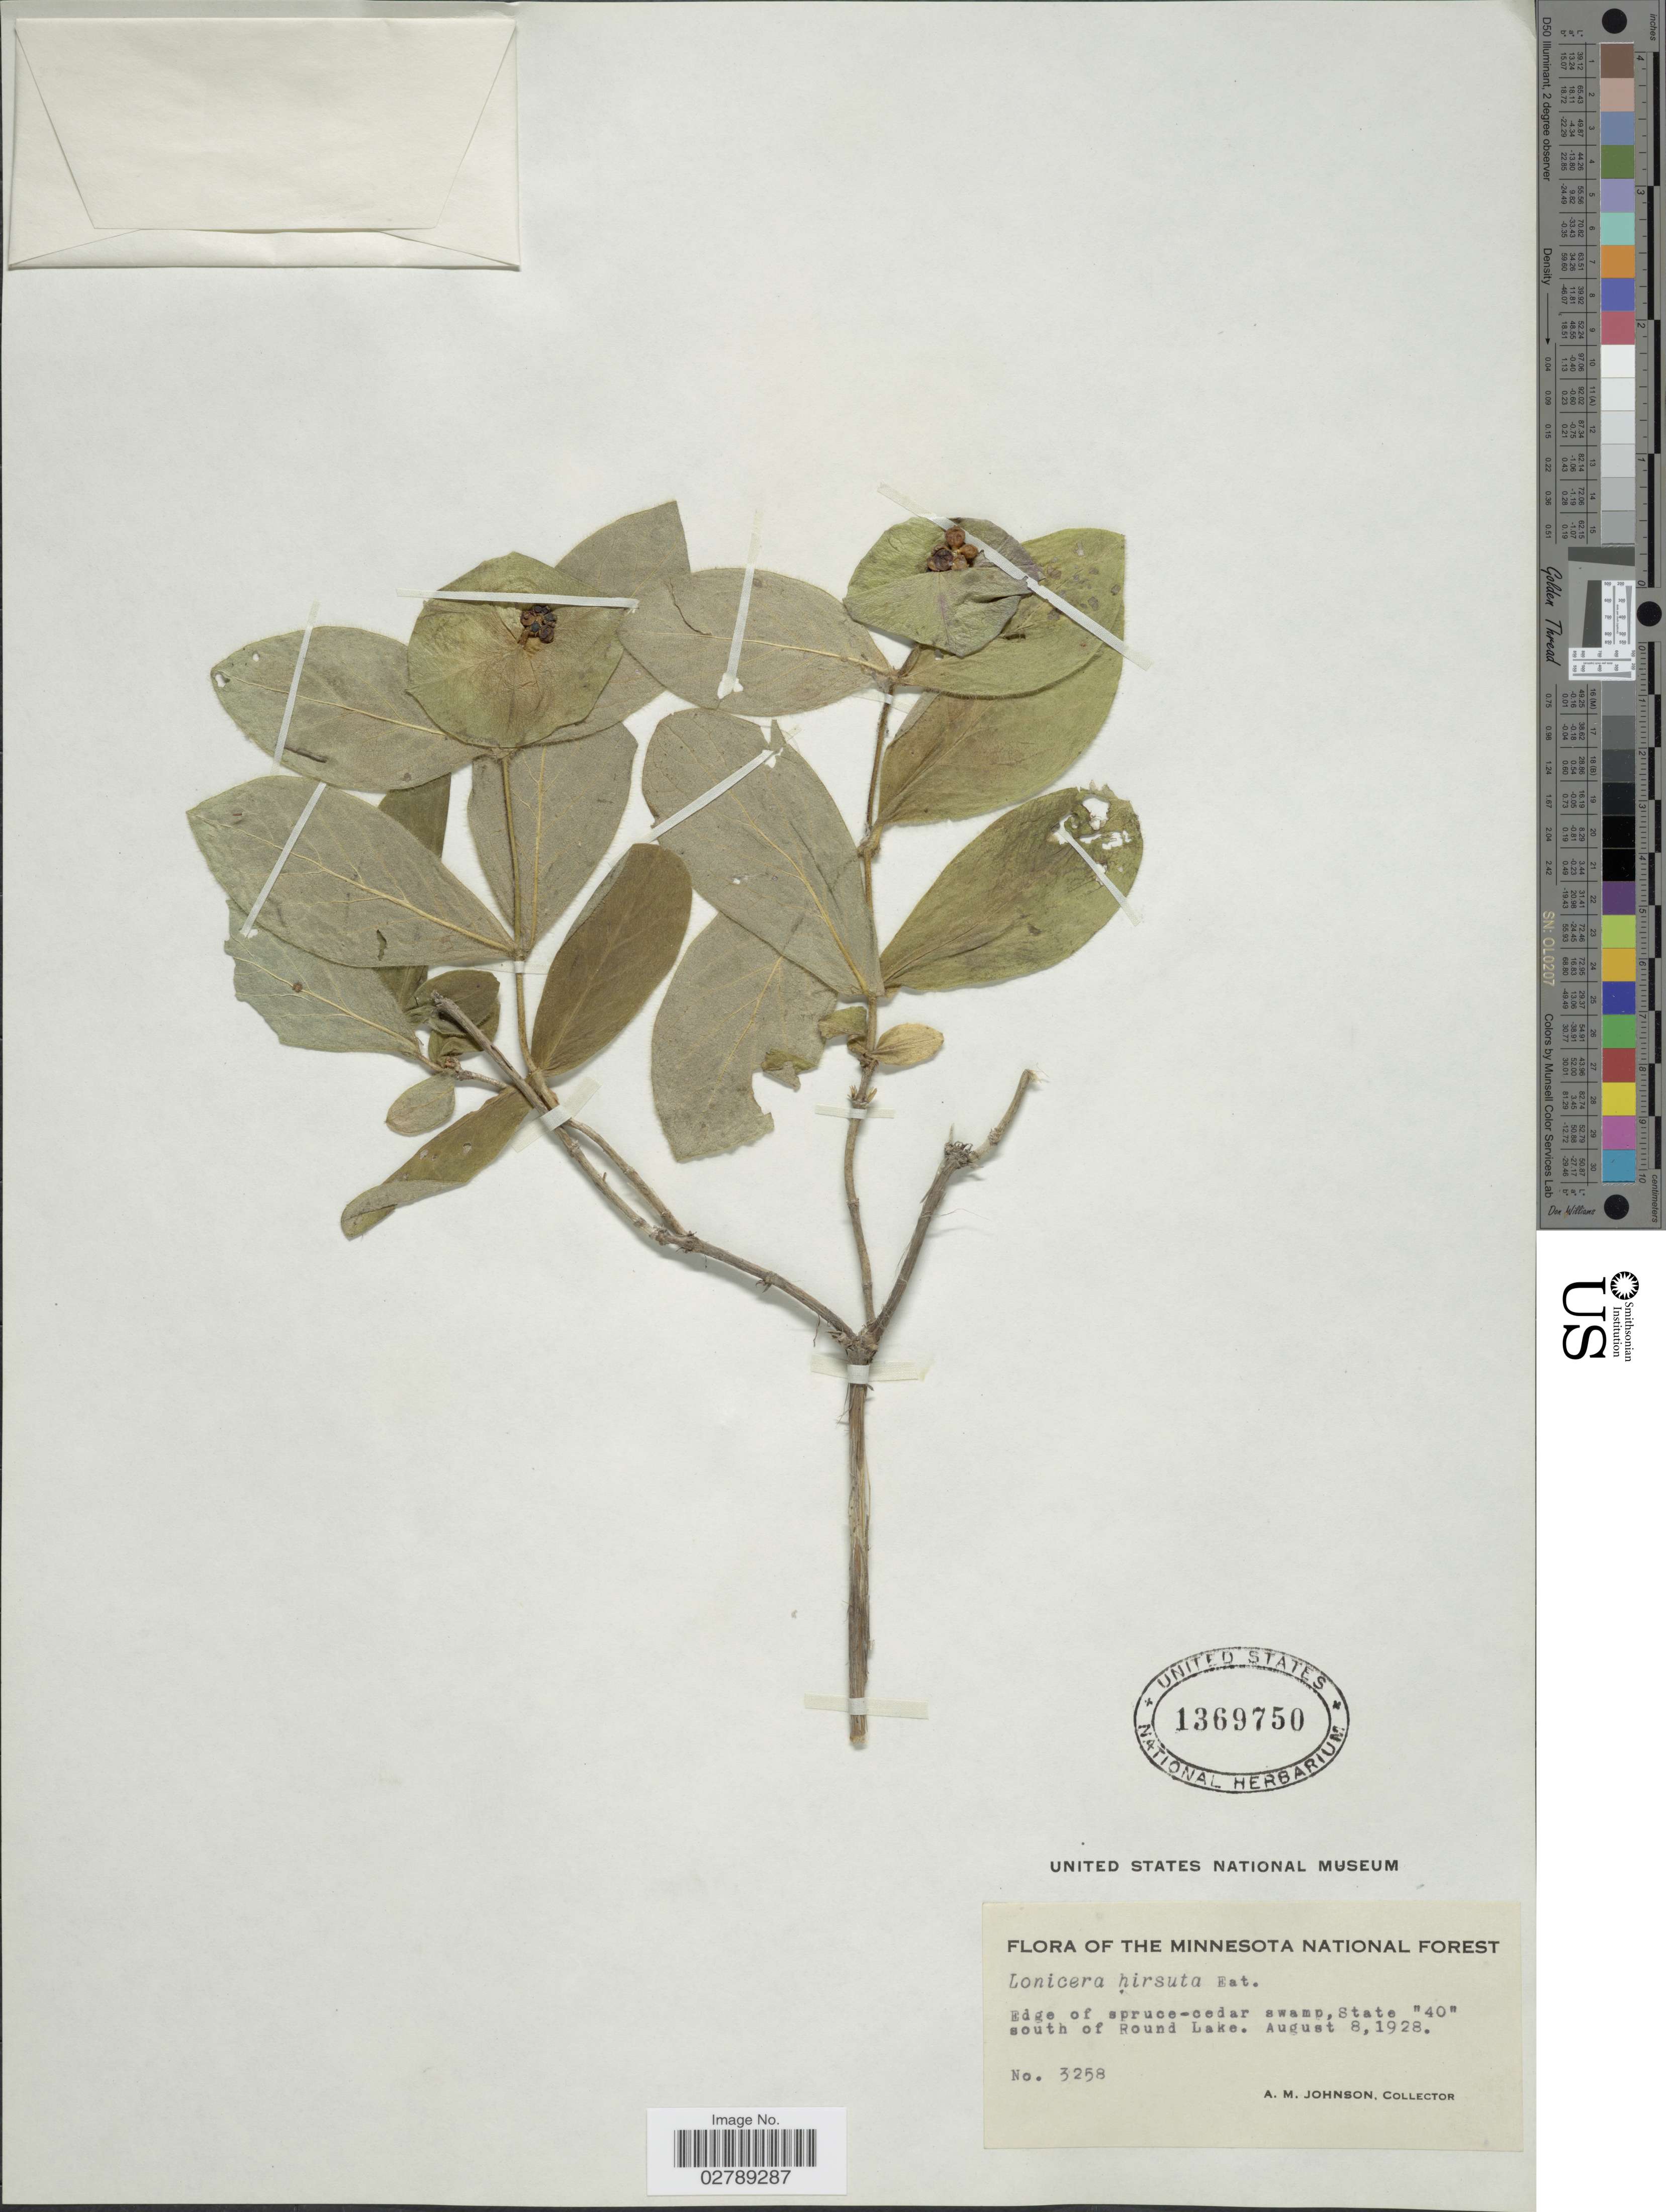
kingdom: Plantae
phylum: Tracheophyta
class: Magnoliopsida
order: Dipsacales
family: Caprifoliaceae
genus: Lonicera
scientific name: Lonicera hirsuta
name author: Eaton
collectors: A. M. Johnson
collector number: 3258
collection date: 1928-08-08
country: United States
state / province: Minnesota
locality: Edge of spruce-cedar swamp, State "40" south of Round Lake.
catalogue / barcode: US 1369750